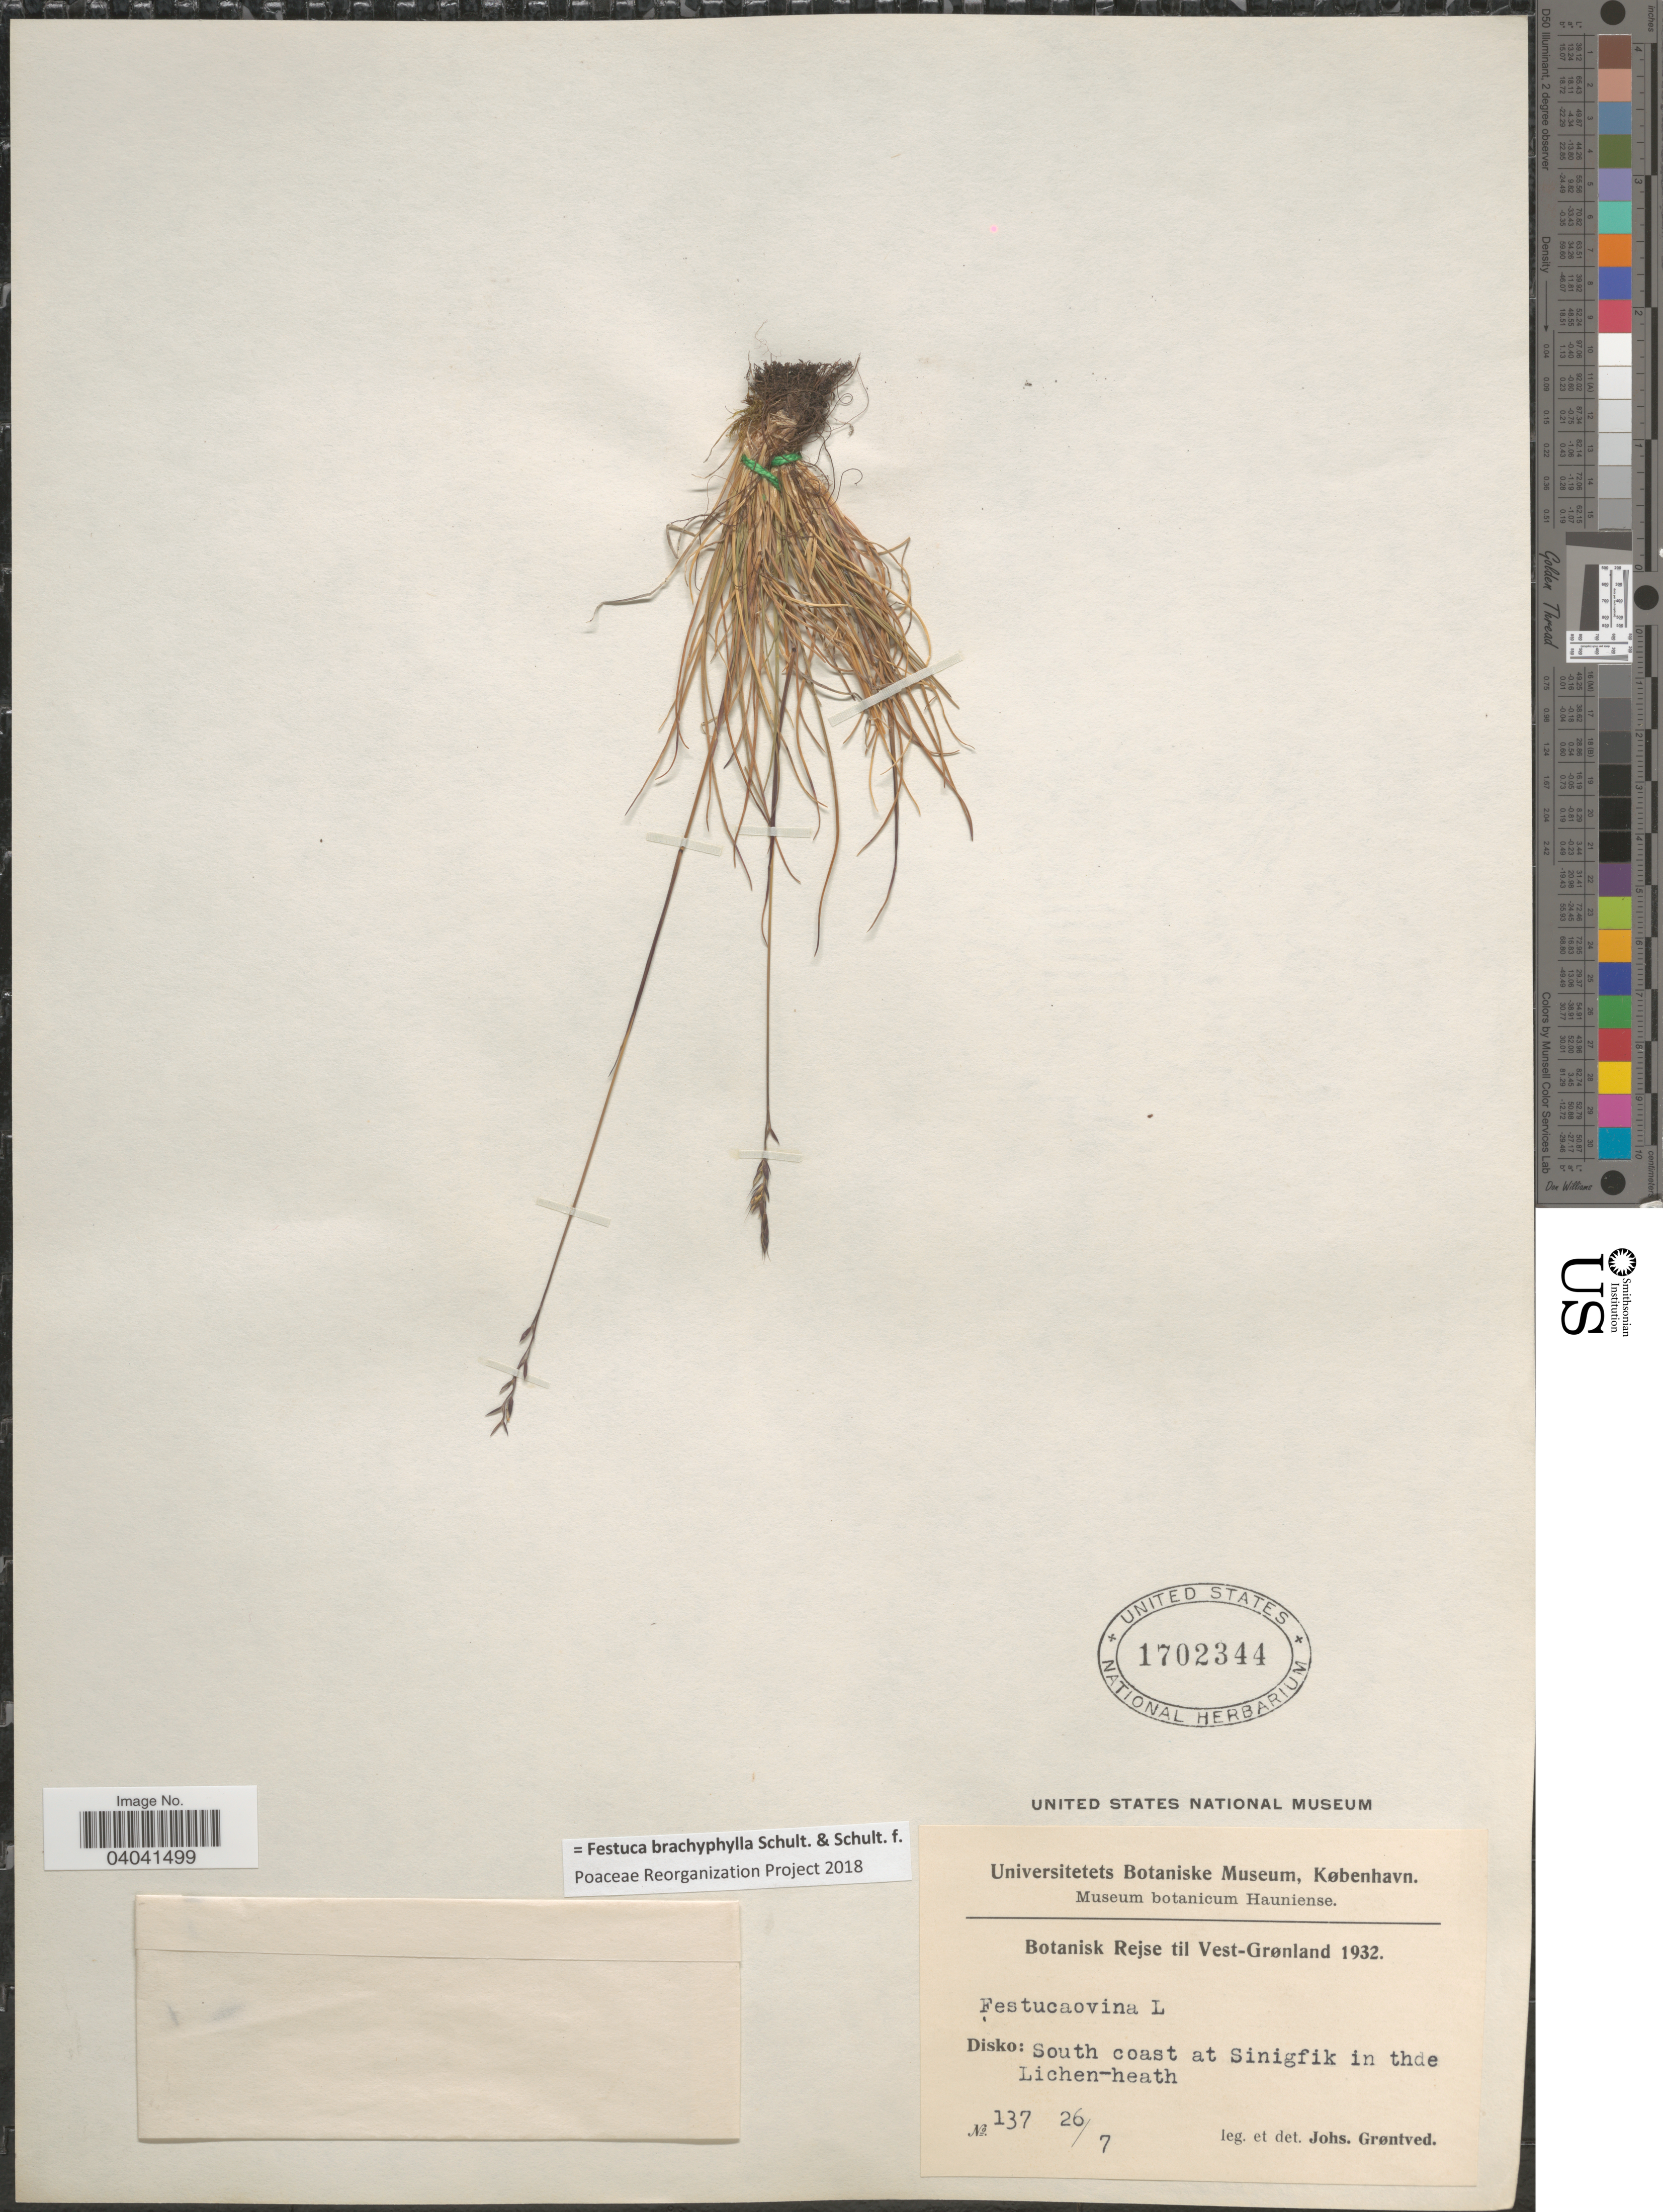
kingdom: Plantae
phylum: Tracheophyta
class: Liliopsida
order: Poales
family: Poaceae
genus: Festuca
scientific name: Festuca brachyphylla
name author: Schult. & Schult. f.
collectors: J. Grøntved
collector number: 137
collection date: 1932-07-26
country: Greenland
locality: Vest-Grønland. Disko: South coast at Sinigfik in thde Lichen-heath.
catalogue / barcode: US 1702344